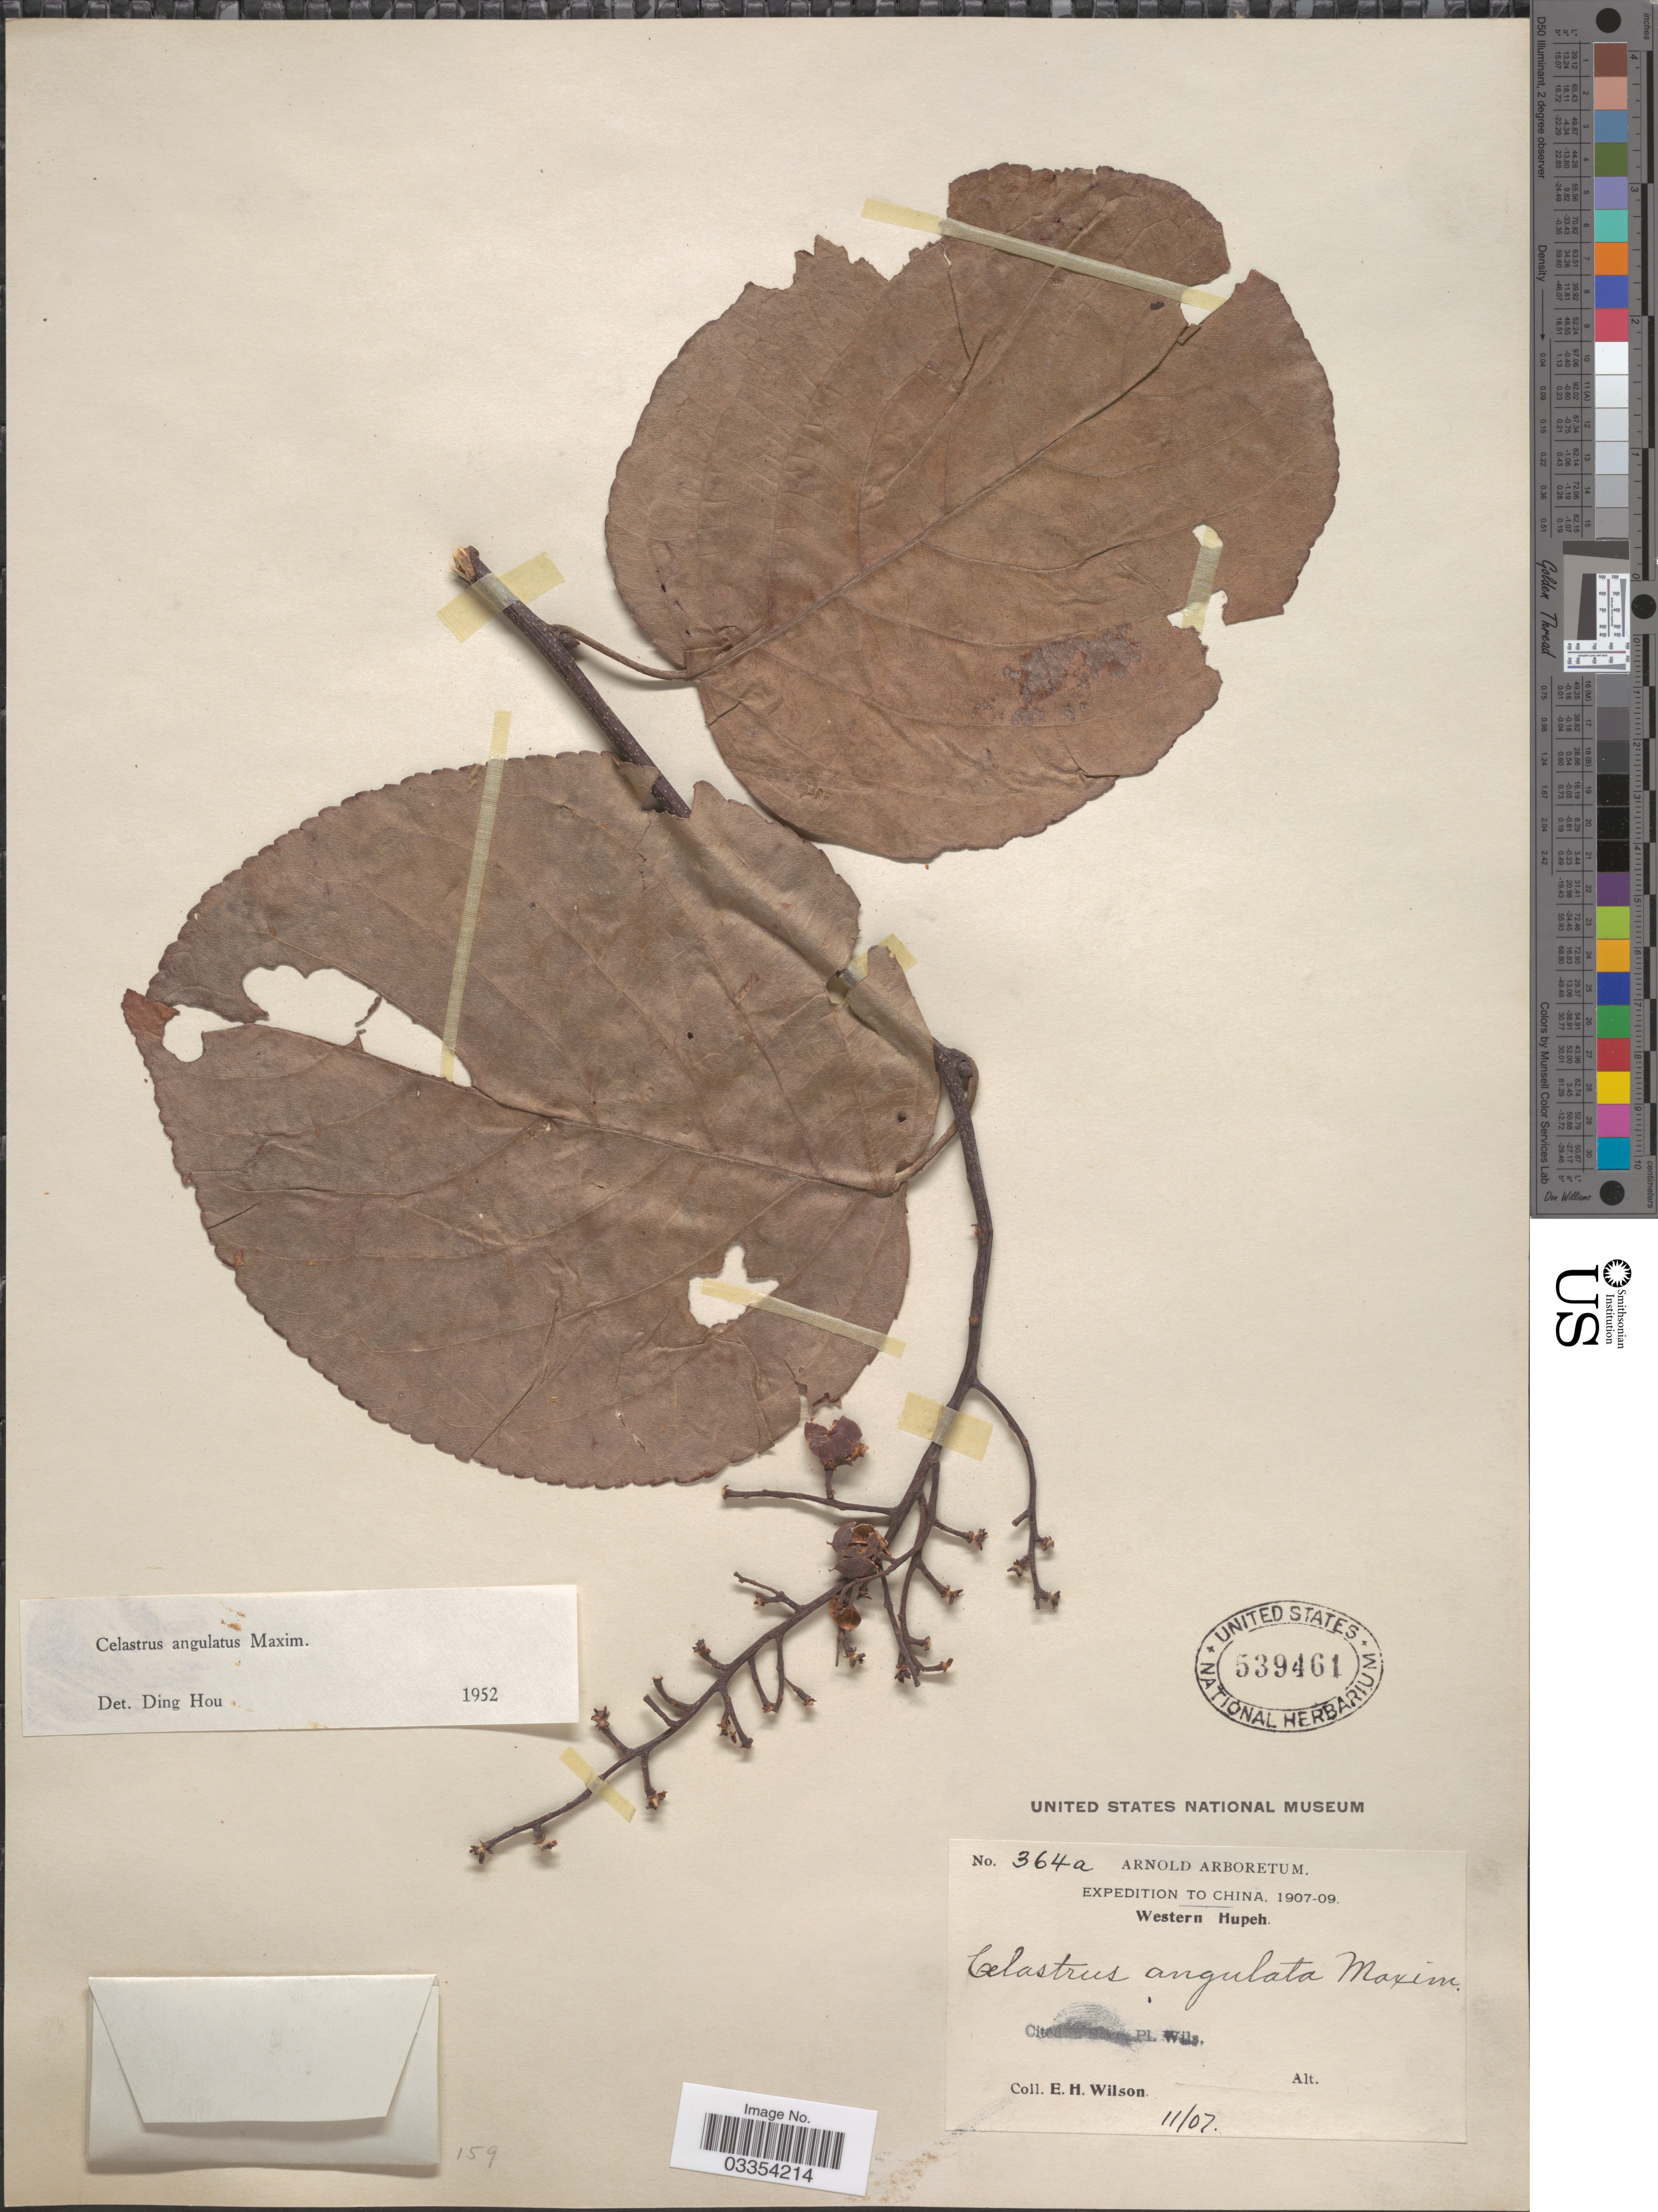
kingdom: Plantae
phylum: Tracheophyta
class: Magnoliopsida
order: Celastrales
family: Celastraceae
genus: Celastrus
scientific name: Celastrus angulatus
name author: Maxim.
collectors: E. Wilson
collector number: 364a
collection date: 1907-11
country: China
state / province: Hubei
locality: Western Hupeh.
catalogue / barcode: US 539461